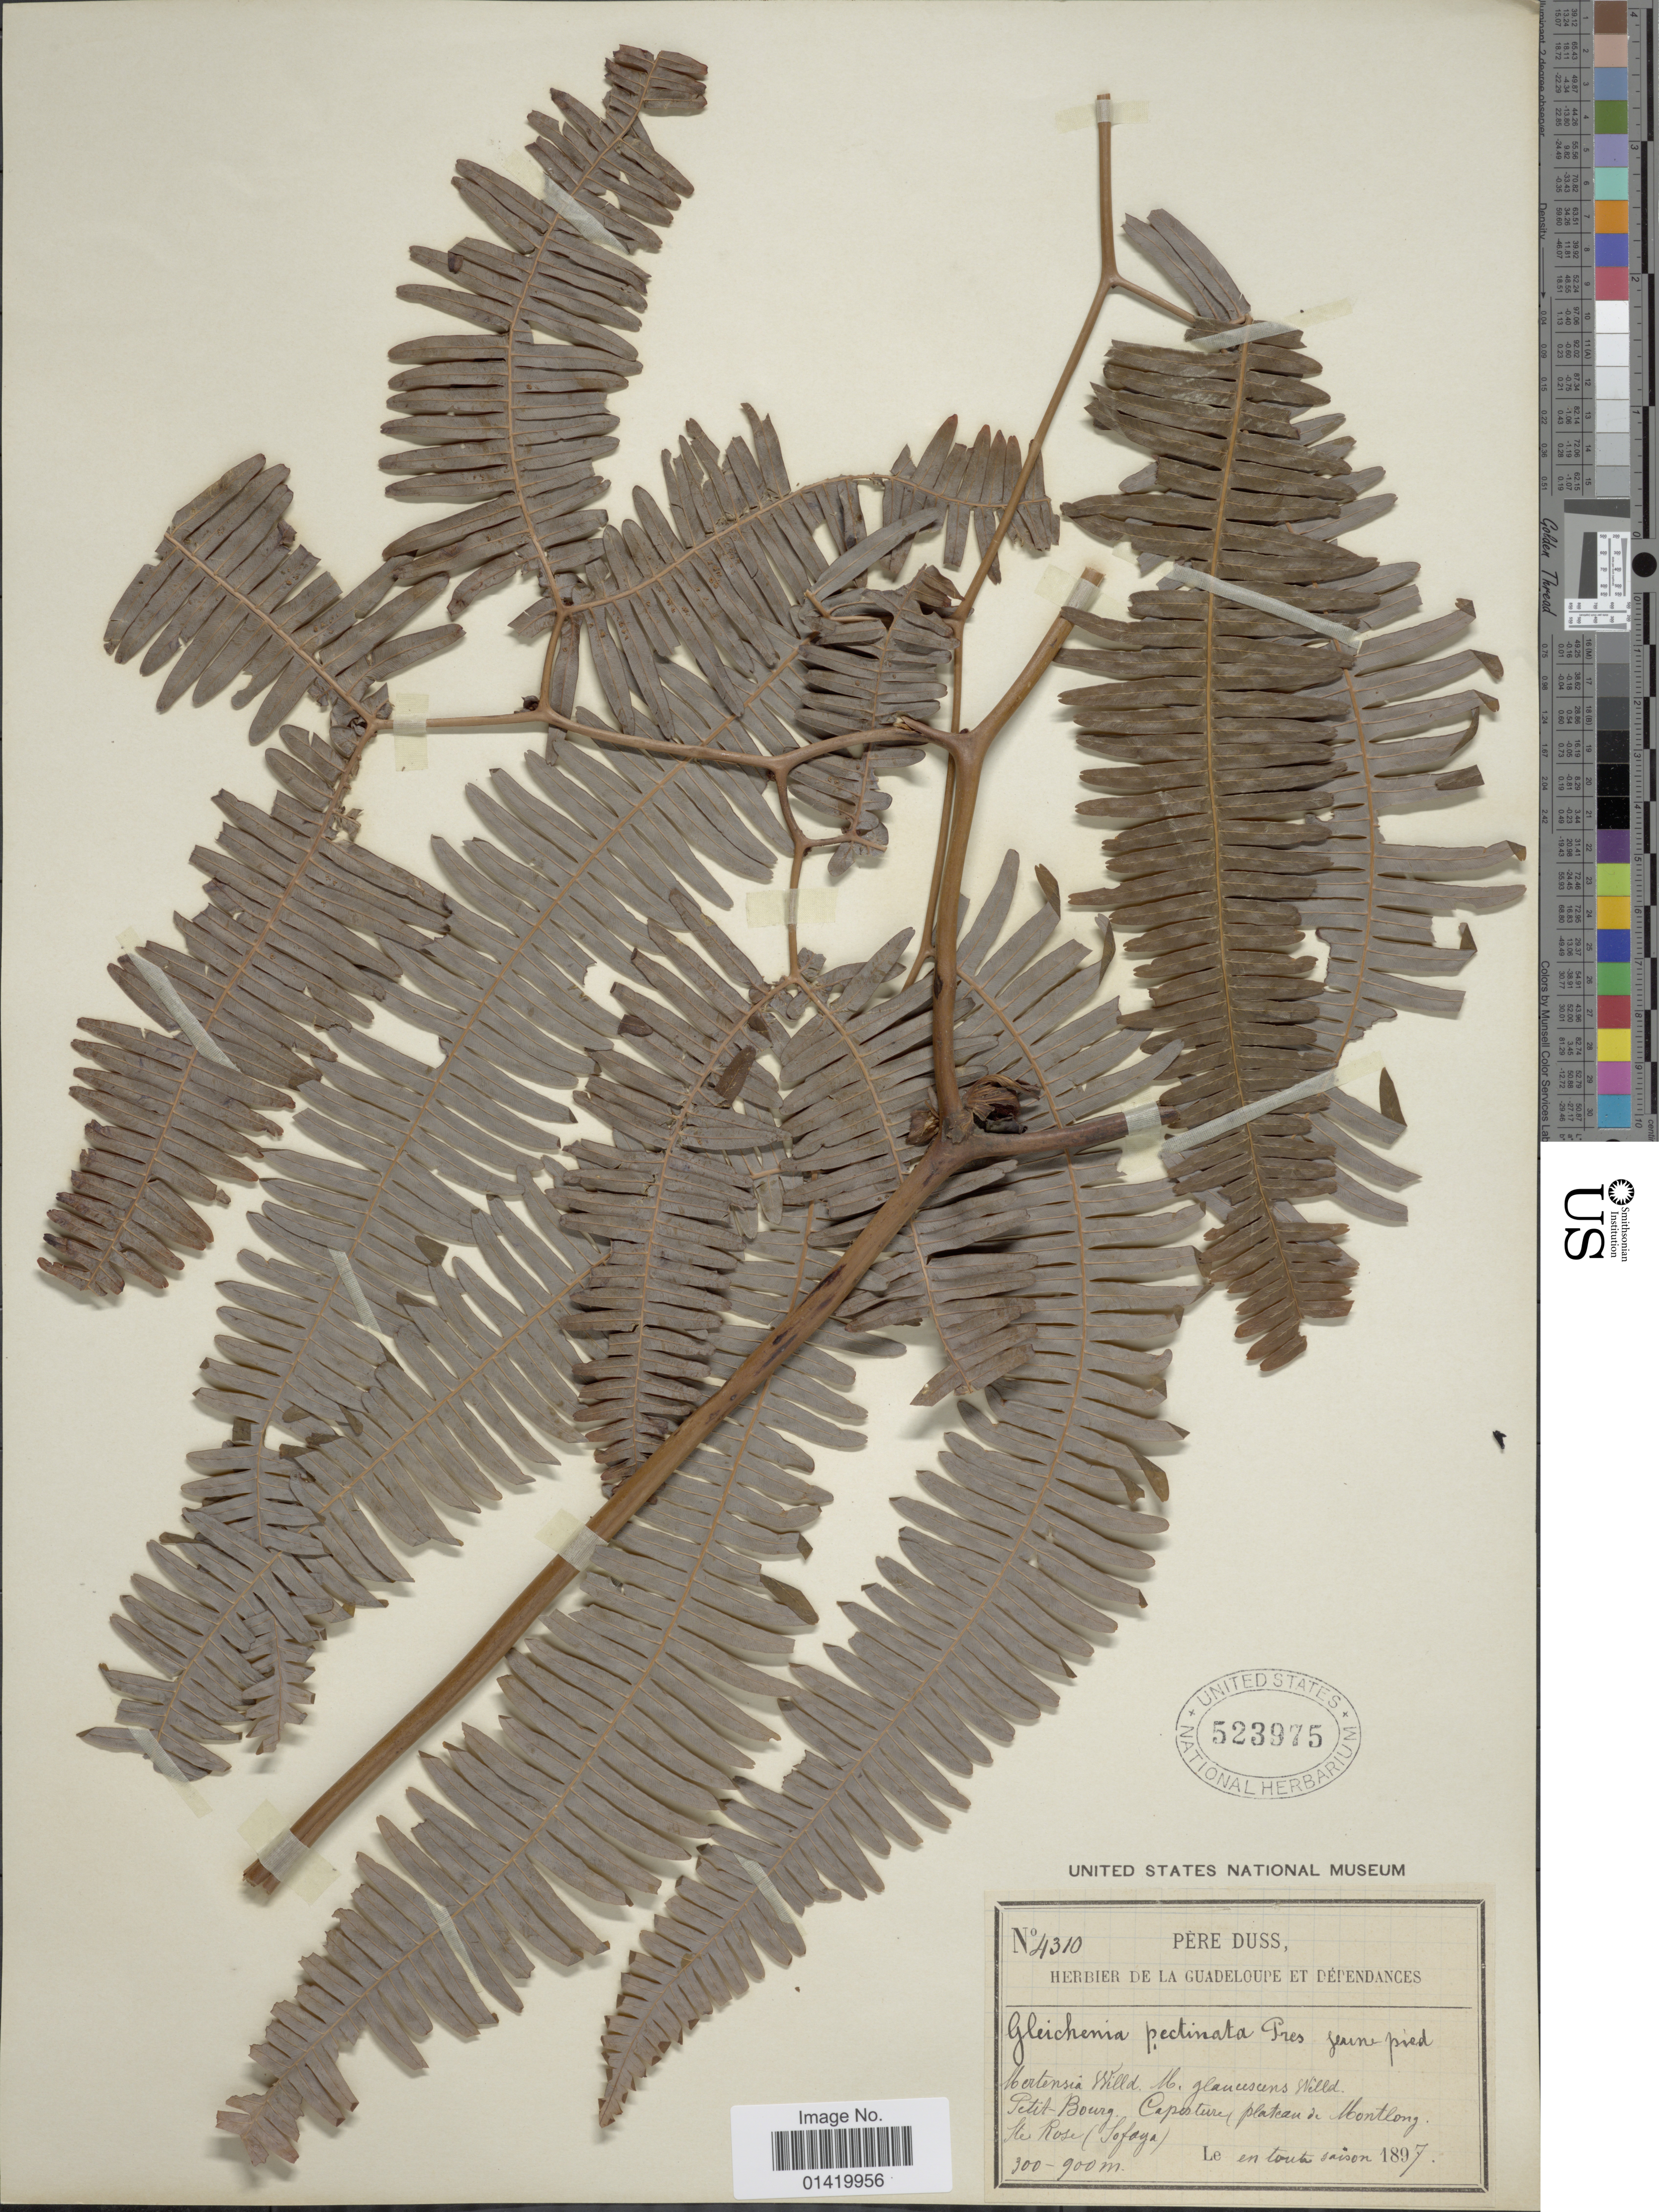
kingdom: Plantae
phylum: Tracheophyta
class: Polypodiopsida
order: Gleicheniales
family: Gleicheniaceae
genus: Gleichenella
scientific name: Gleichenella pectinata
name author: (Willd.) Ching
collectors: Père Duss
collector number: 4310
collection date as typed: en toute saison 1897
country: Guadeloupe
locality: Petit Bourg Capesterre plateau de Montlong St. Rose (Sofaïa)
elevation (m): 300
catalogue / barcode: US 523975